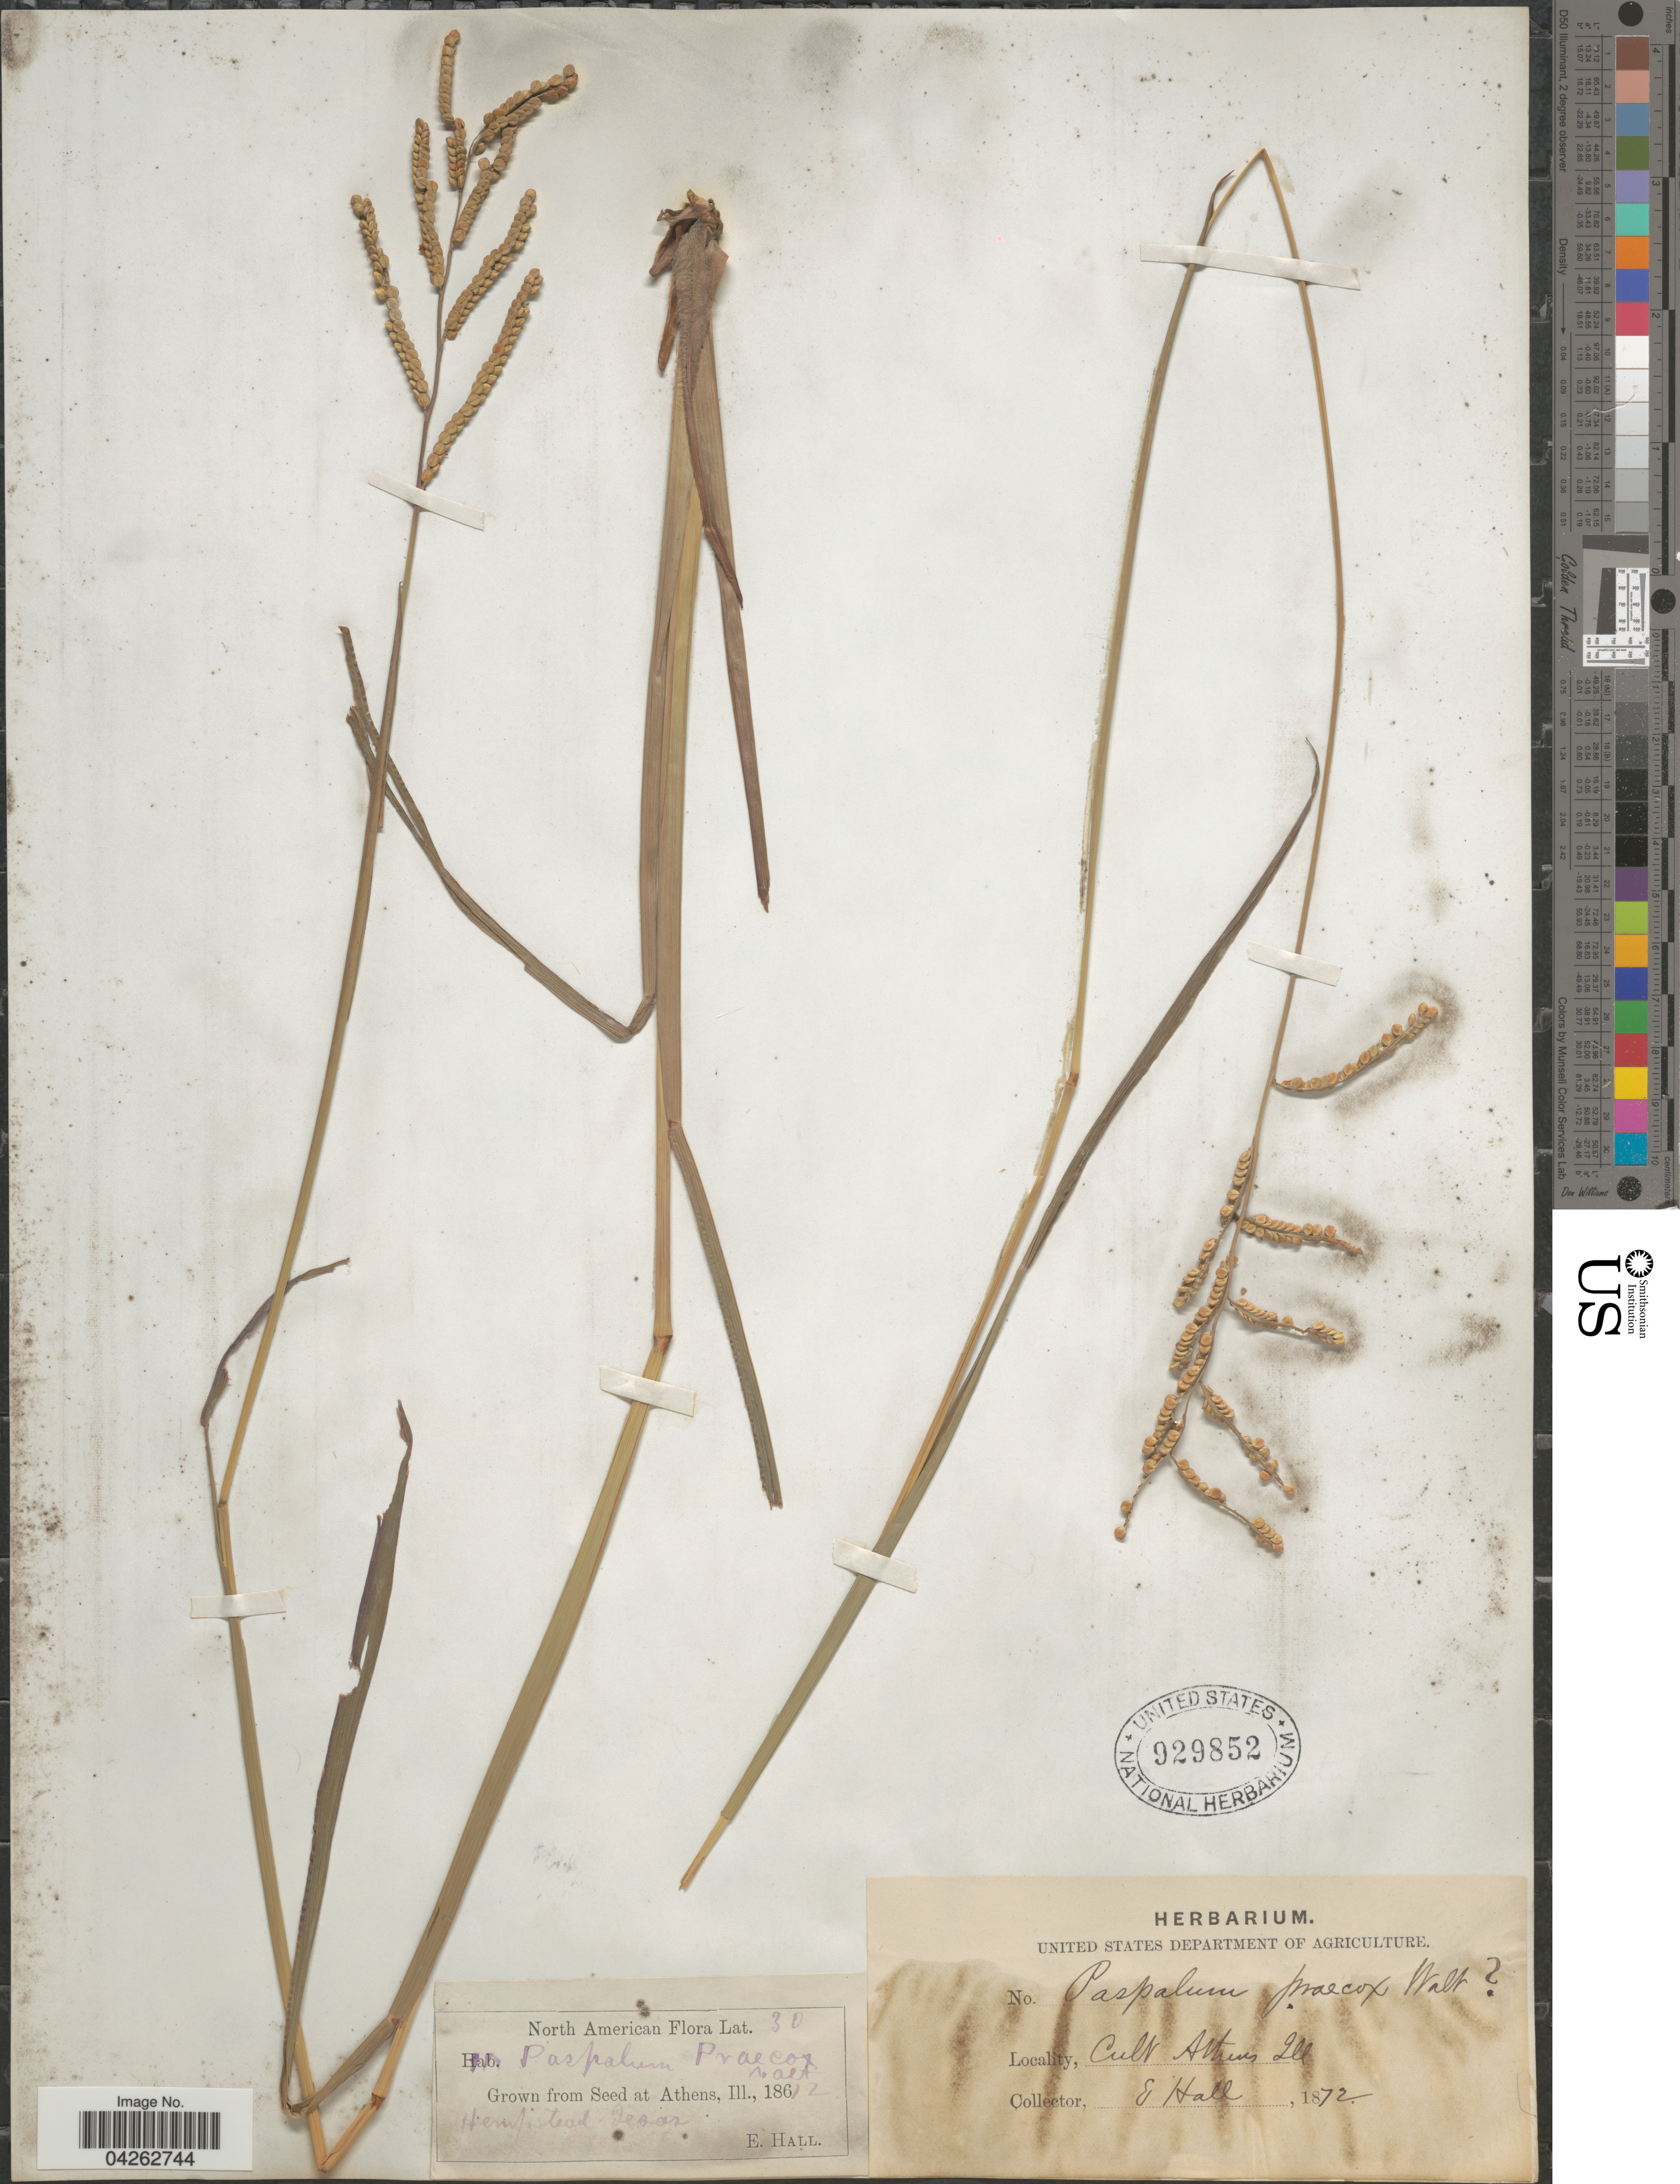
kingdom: Plantae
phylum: Tracheophyta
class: Liliopsida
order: Poales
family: Poaceae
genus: Paspalum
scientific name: Paspalum lentiferum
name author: Lam.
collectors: E. Hall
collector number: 30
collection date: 1872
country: United States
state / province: Illinois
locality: Athens Ill.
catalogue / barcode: US 929852